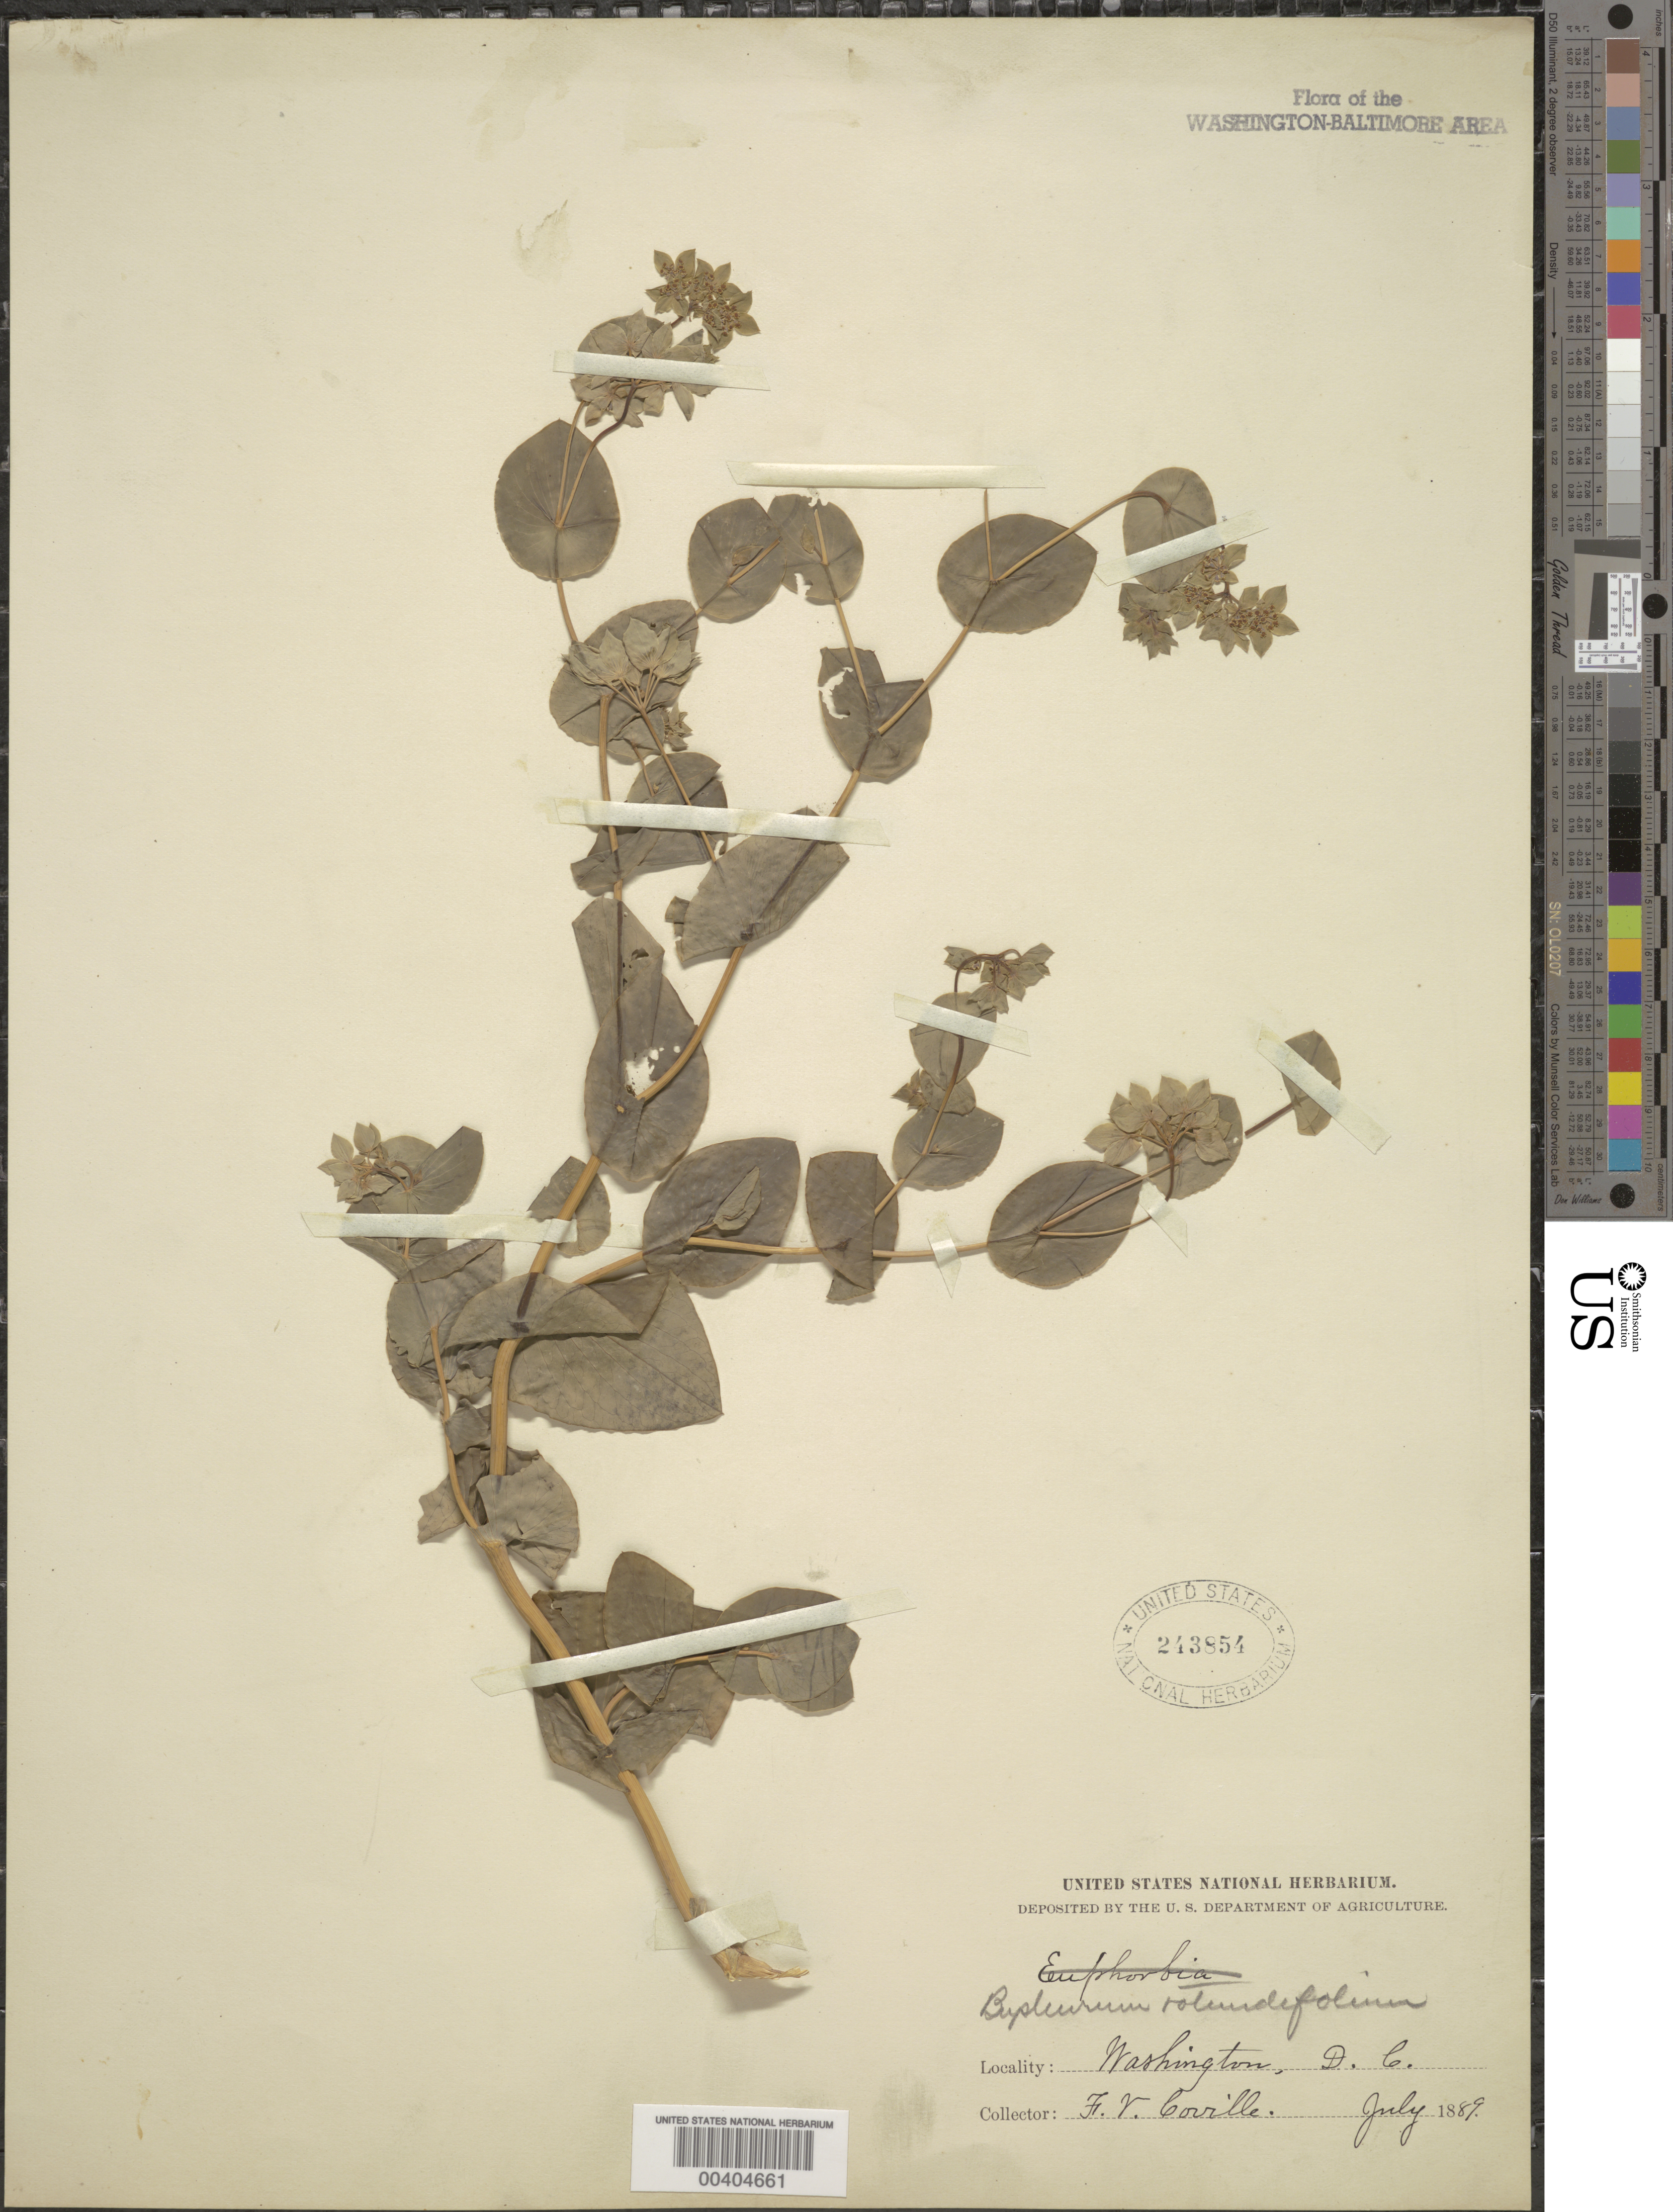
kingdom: Plantae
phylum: Tracheophyta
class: Magnoliopsida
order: Apiales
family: Apiaceae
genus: Bupleurum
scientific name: Bupleurum rotundifolium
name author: L.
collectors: F. V. Coville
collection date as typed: Jul 1889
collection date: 1889-07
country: United States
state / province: District of Columbia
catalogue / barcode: US 243854